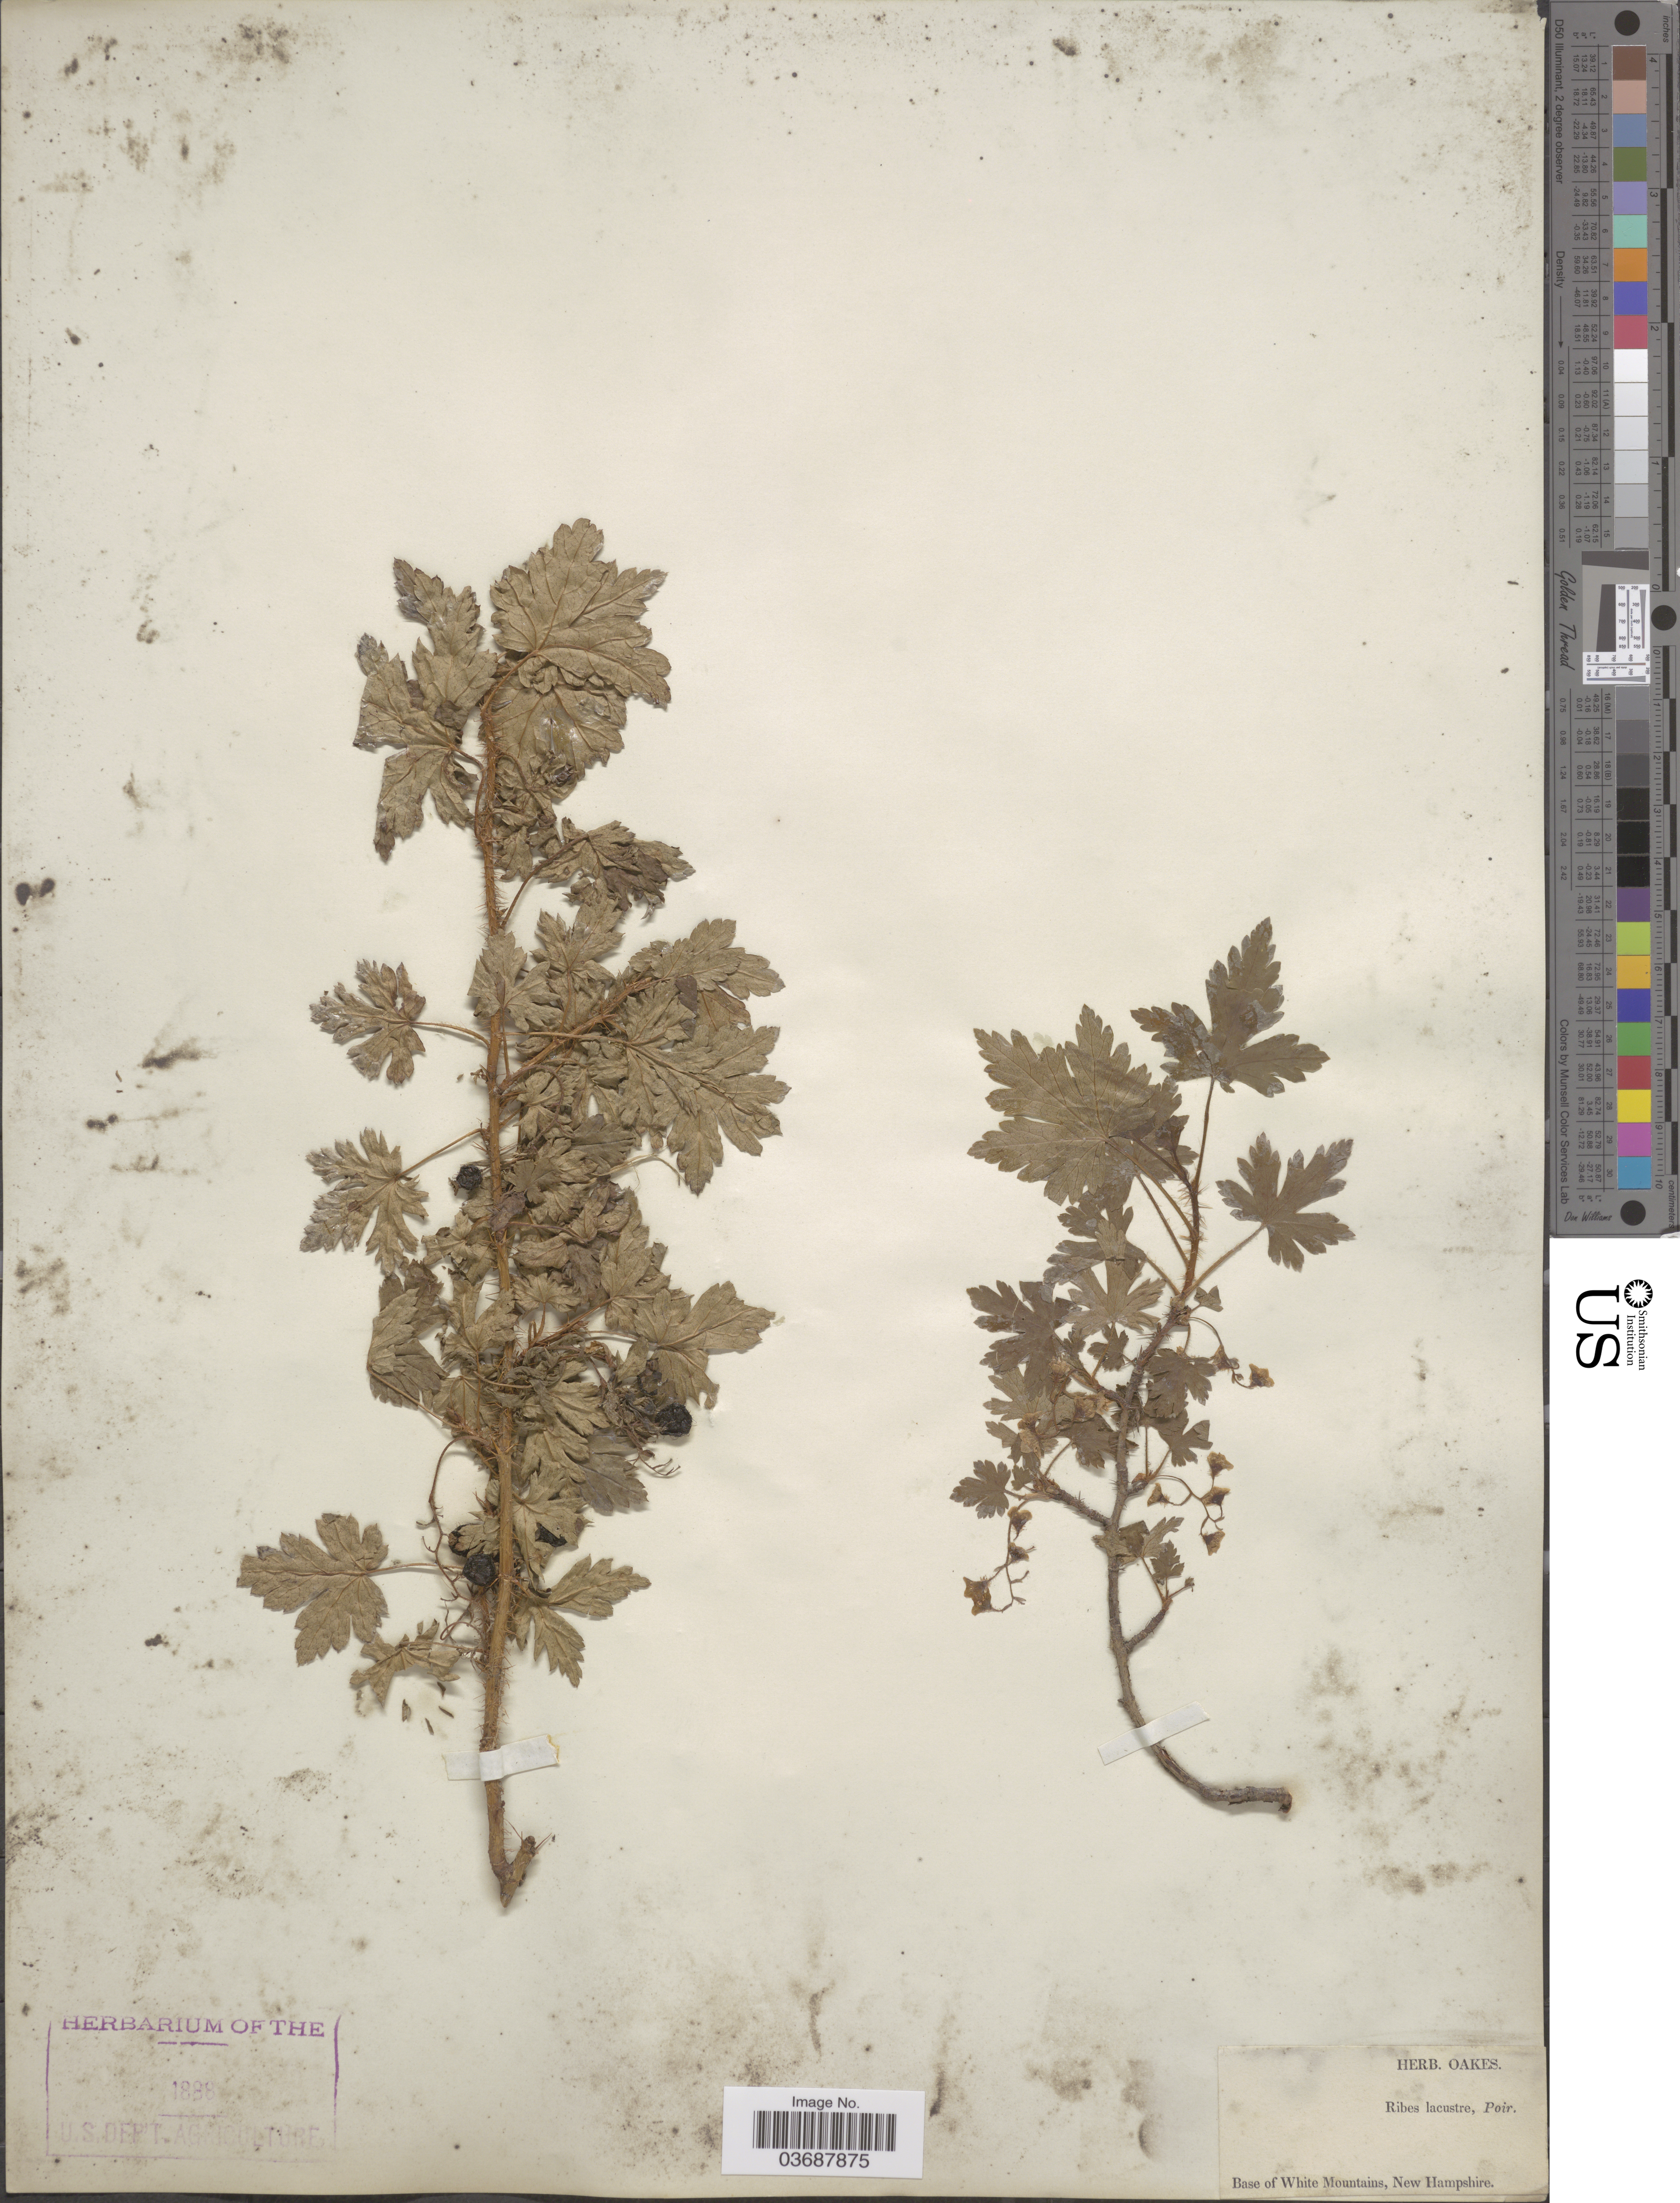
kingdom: Plantae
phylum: Tracheophyta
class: Magnoliopsida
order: Saxifragales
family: Grossulariaceae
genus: Ribes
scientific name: Ribes lacustre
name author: (Pers.) Poir.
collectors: ex herb. Oakes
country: United States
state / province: New Hampshire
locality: Base of White Mountains.